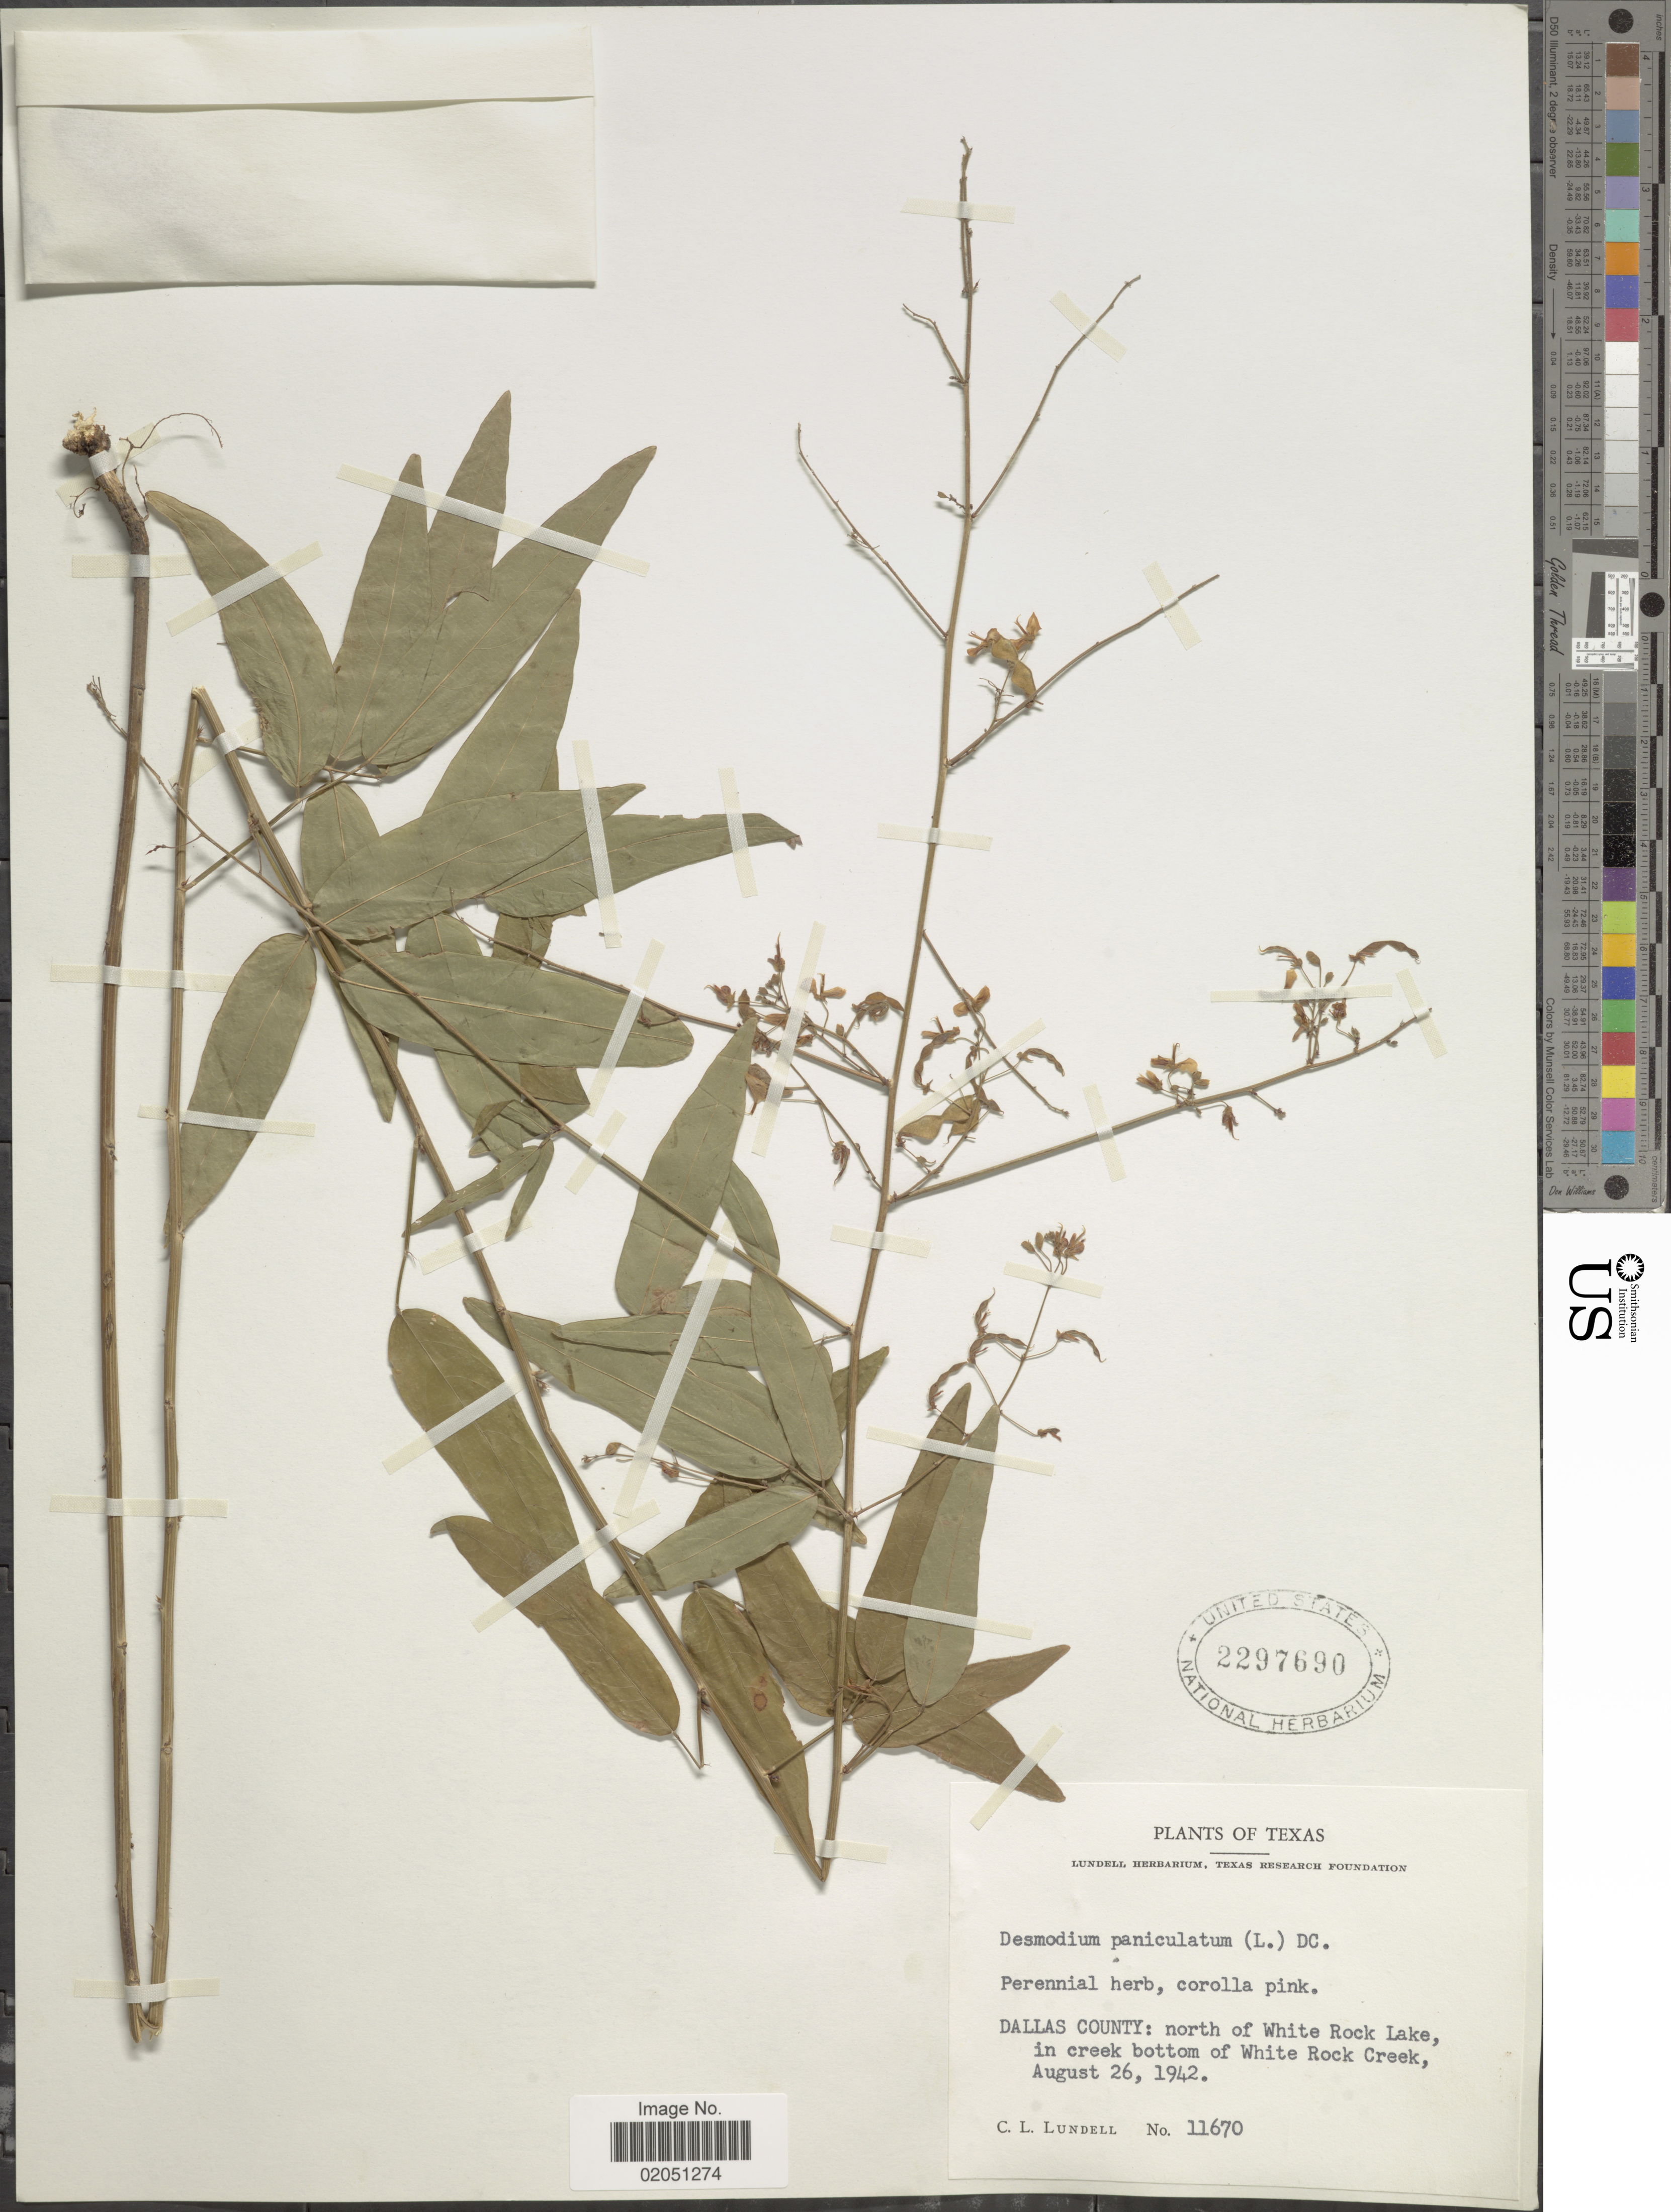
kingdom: Plantae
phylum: Tracheophyta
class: Magnoliopsida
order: Fabales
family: Fabaceae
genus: Desmodium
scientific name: Desmodium paniculatum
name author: (L.) DC.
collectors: C. L. Lundell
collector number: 11670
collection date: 1942-08-26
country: United States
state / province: Texas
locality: Dallas County: north of White Rock Lake, in creek bottom of White Rock Creek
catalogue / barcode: US 2297690